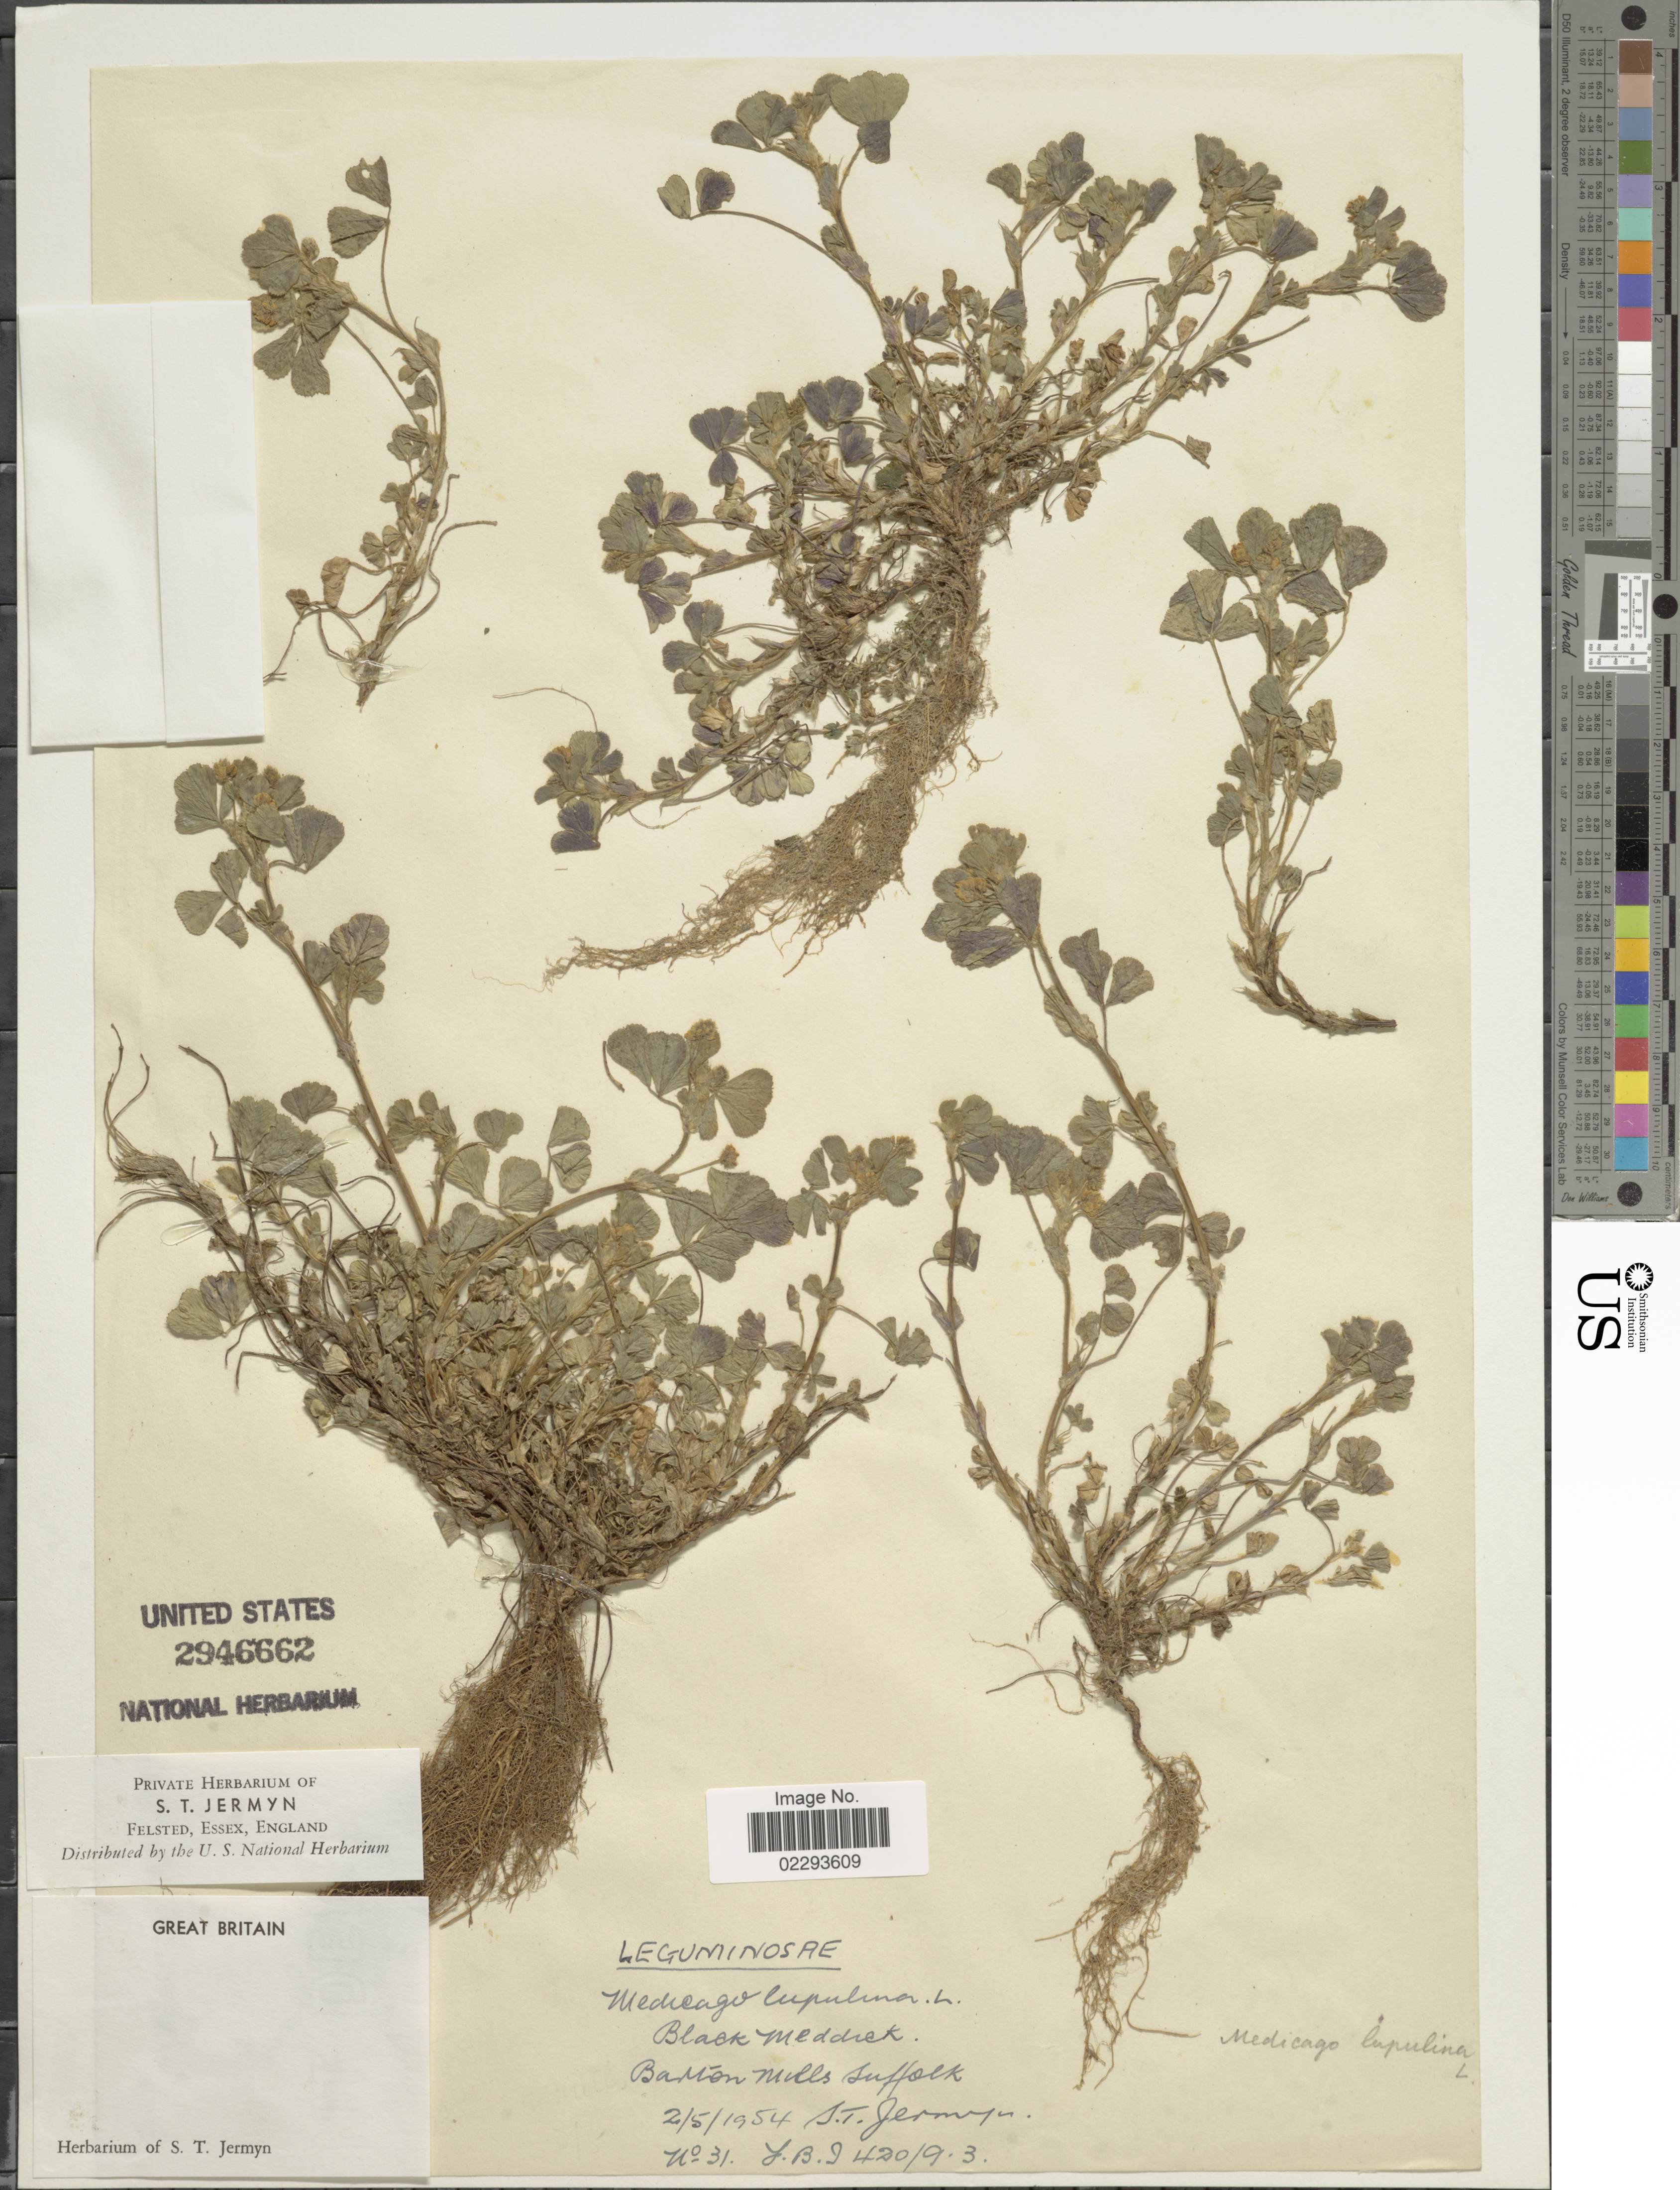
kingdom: Plantae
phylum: Tracheophyta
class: Magnoliopsida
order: Fabales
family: Fabaceae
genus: Medicago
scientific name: Medicago lupulina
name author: L.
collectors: S. Jermyn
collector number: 31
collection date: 1954-05-02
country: United Kingdom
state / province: England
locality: Great Britain, Barton Mills Suffolk.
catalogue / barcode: US 2946662